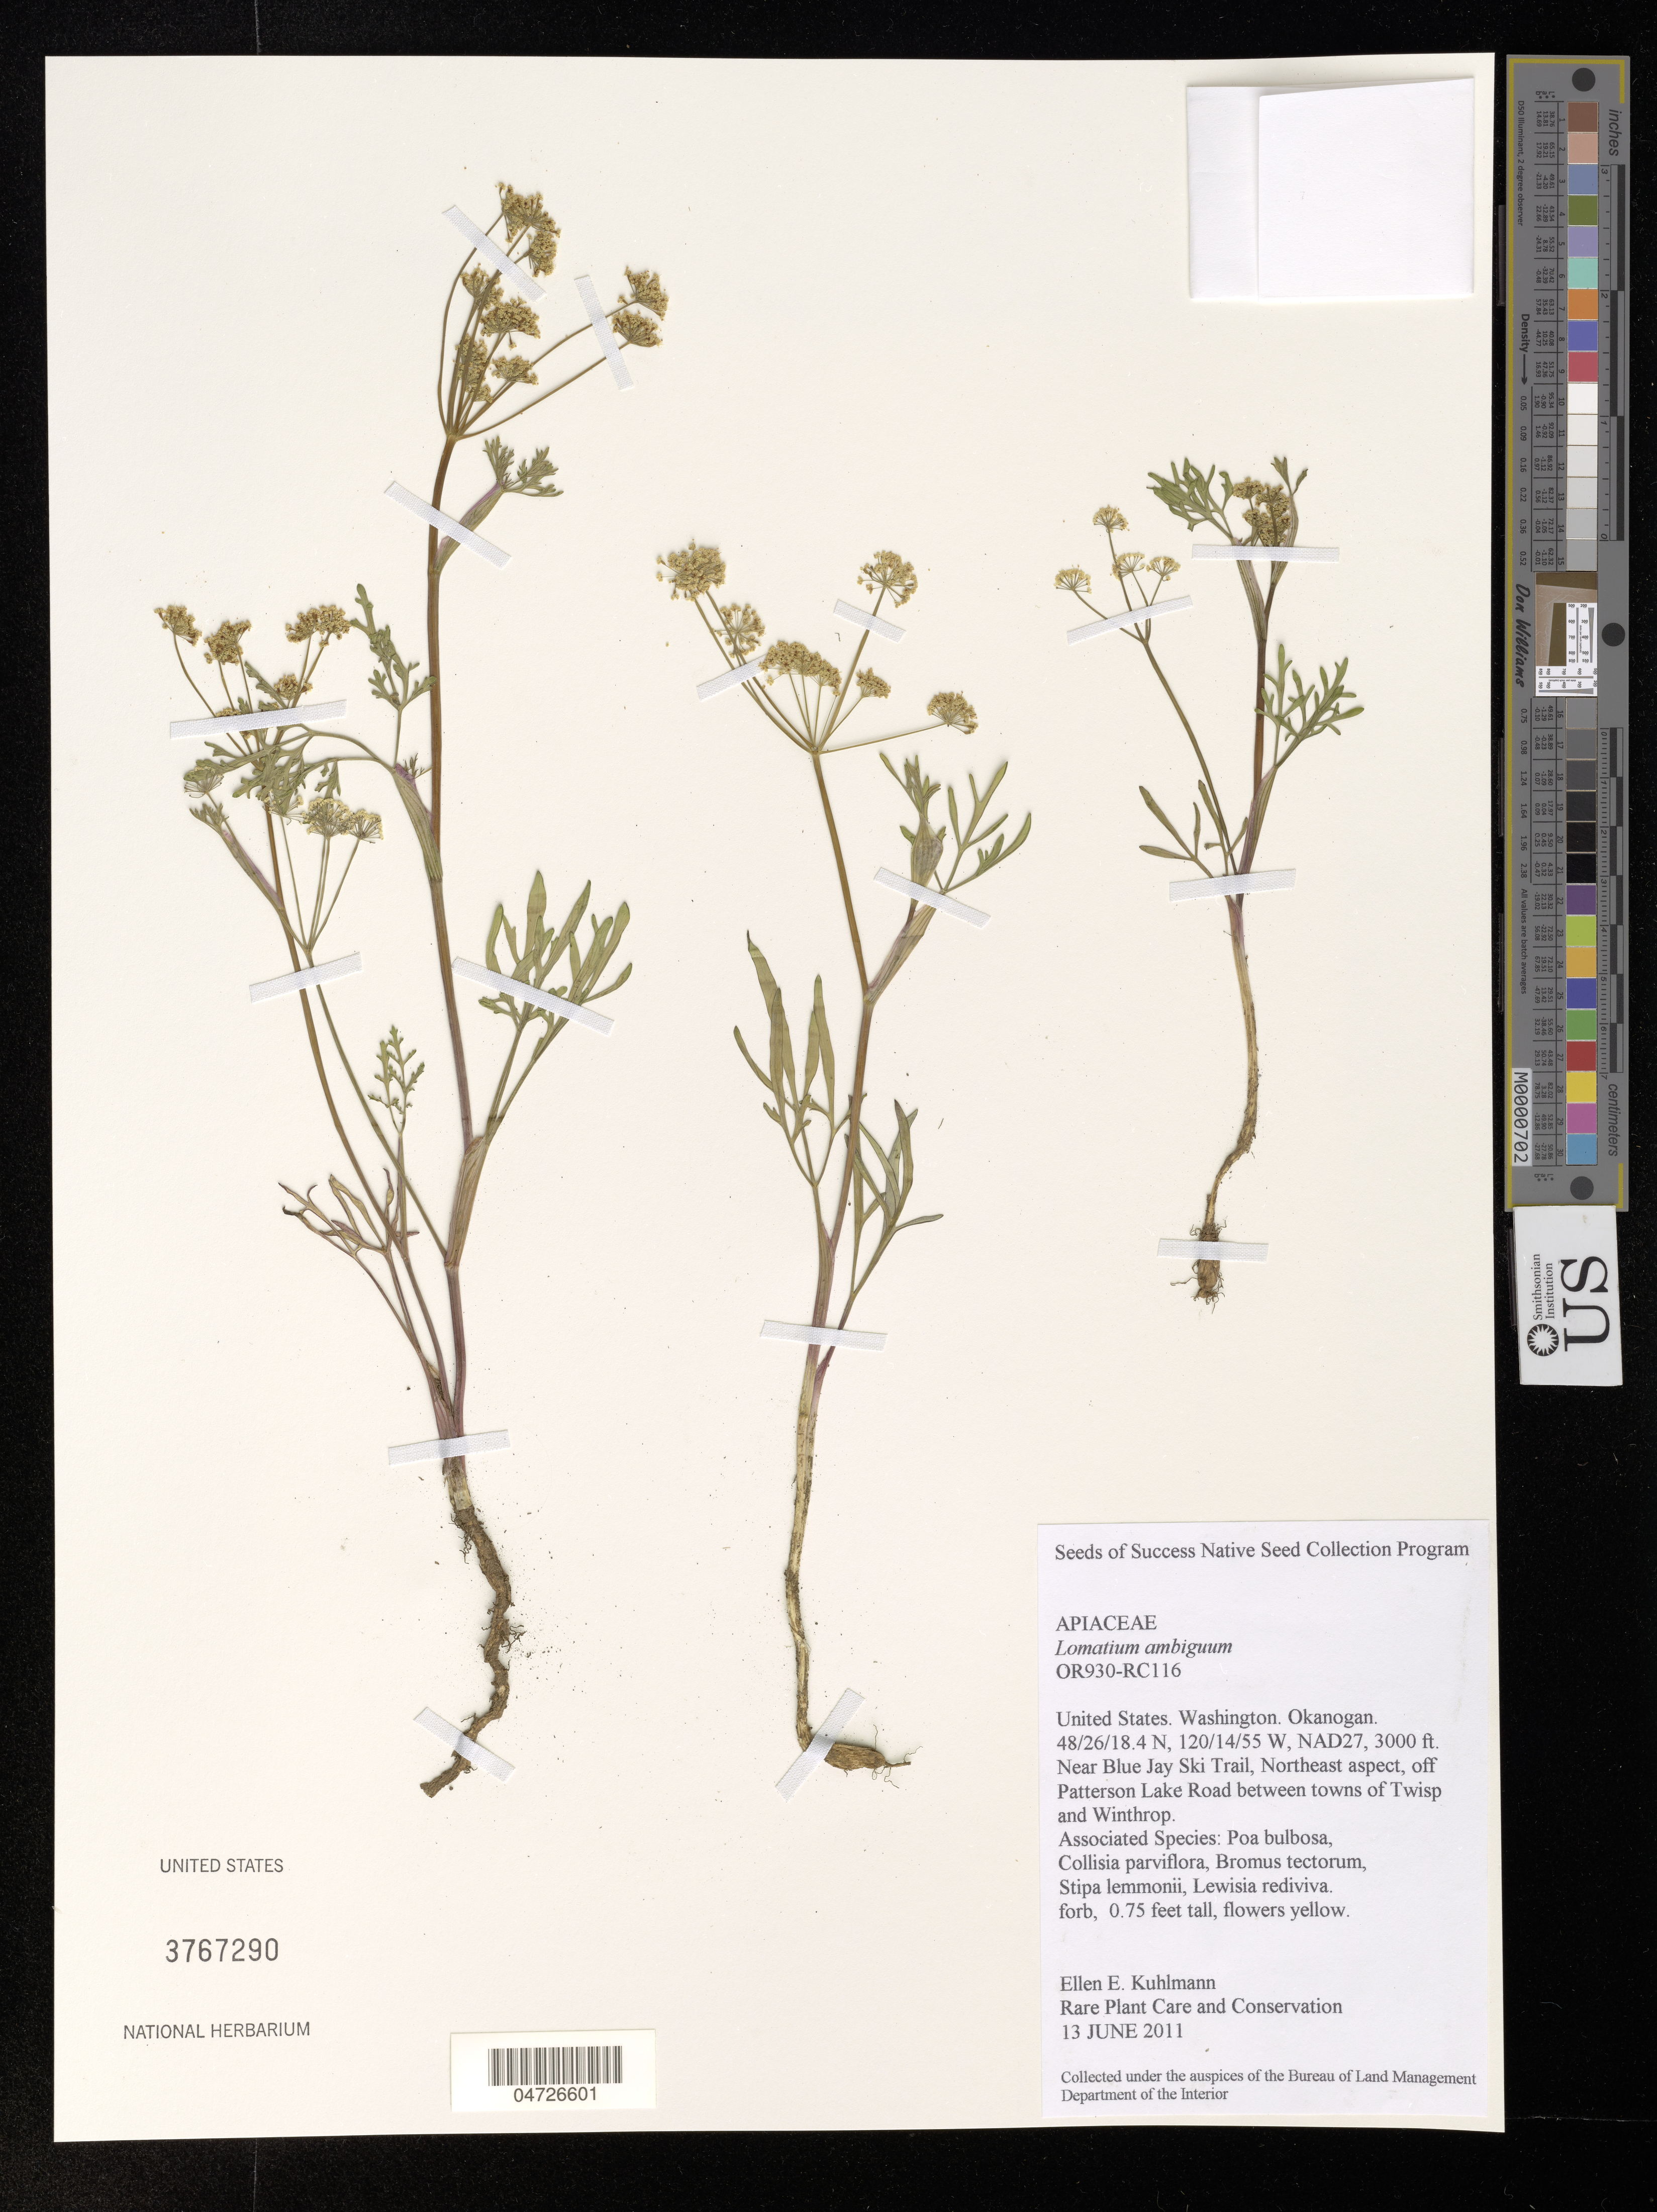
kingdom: Plantae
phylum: Tracheophyta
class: Magnoliopsida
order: Apiales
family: Apiaceae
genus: Lomatium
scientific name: Lomatium ambiguum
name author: (Nutt.) Coult. & Rose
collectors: E. Kuhlmann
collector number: OR930-RC116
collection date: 2011-06-13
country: United States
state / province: Washington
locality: Okanogan. Near Blue Jay Ski Trail, Northeast aspect, off Patterson Lake Road between towns of Twisp and Winthrop.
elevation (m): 914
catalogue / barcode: US 3767290